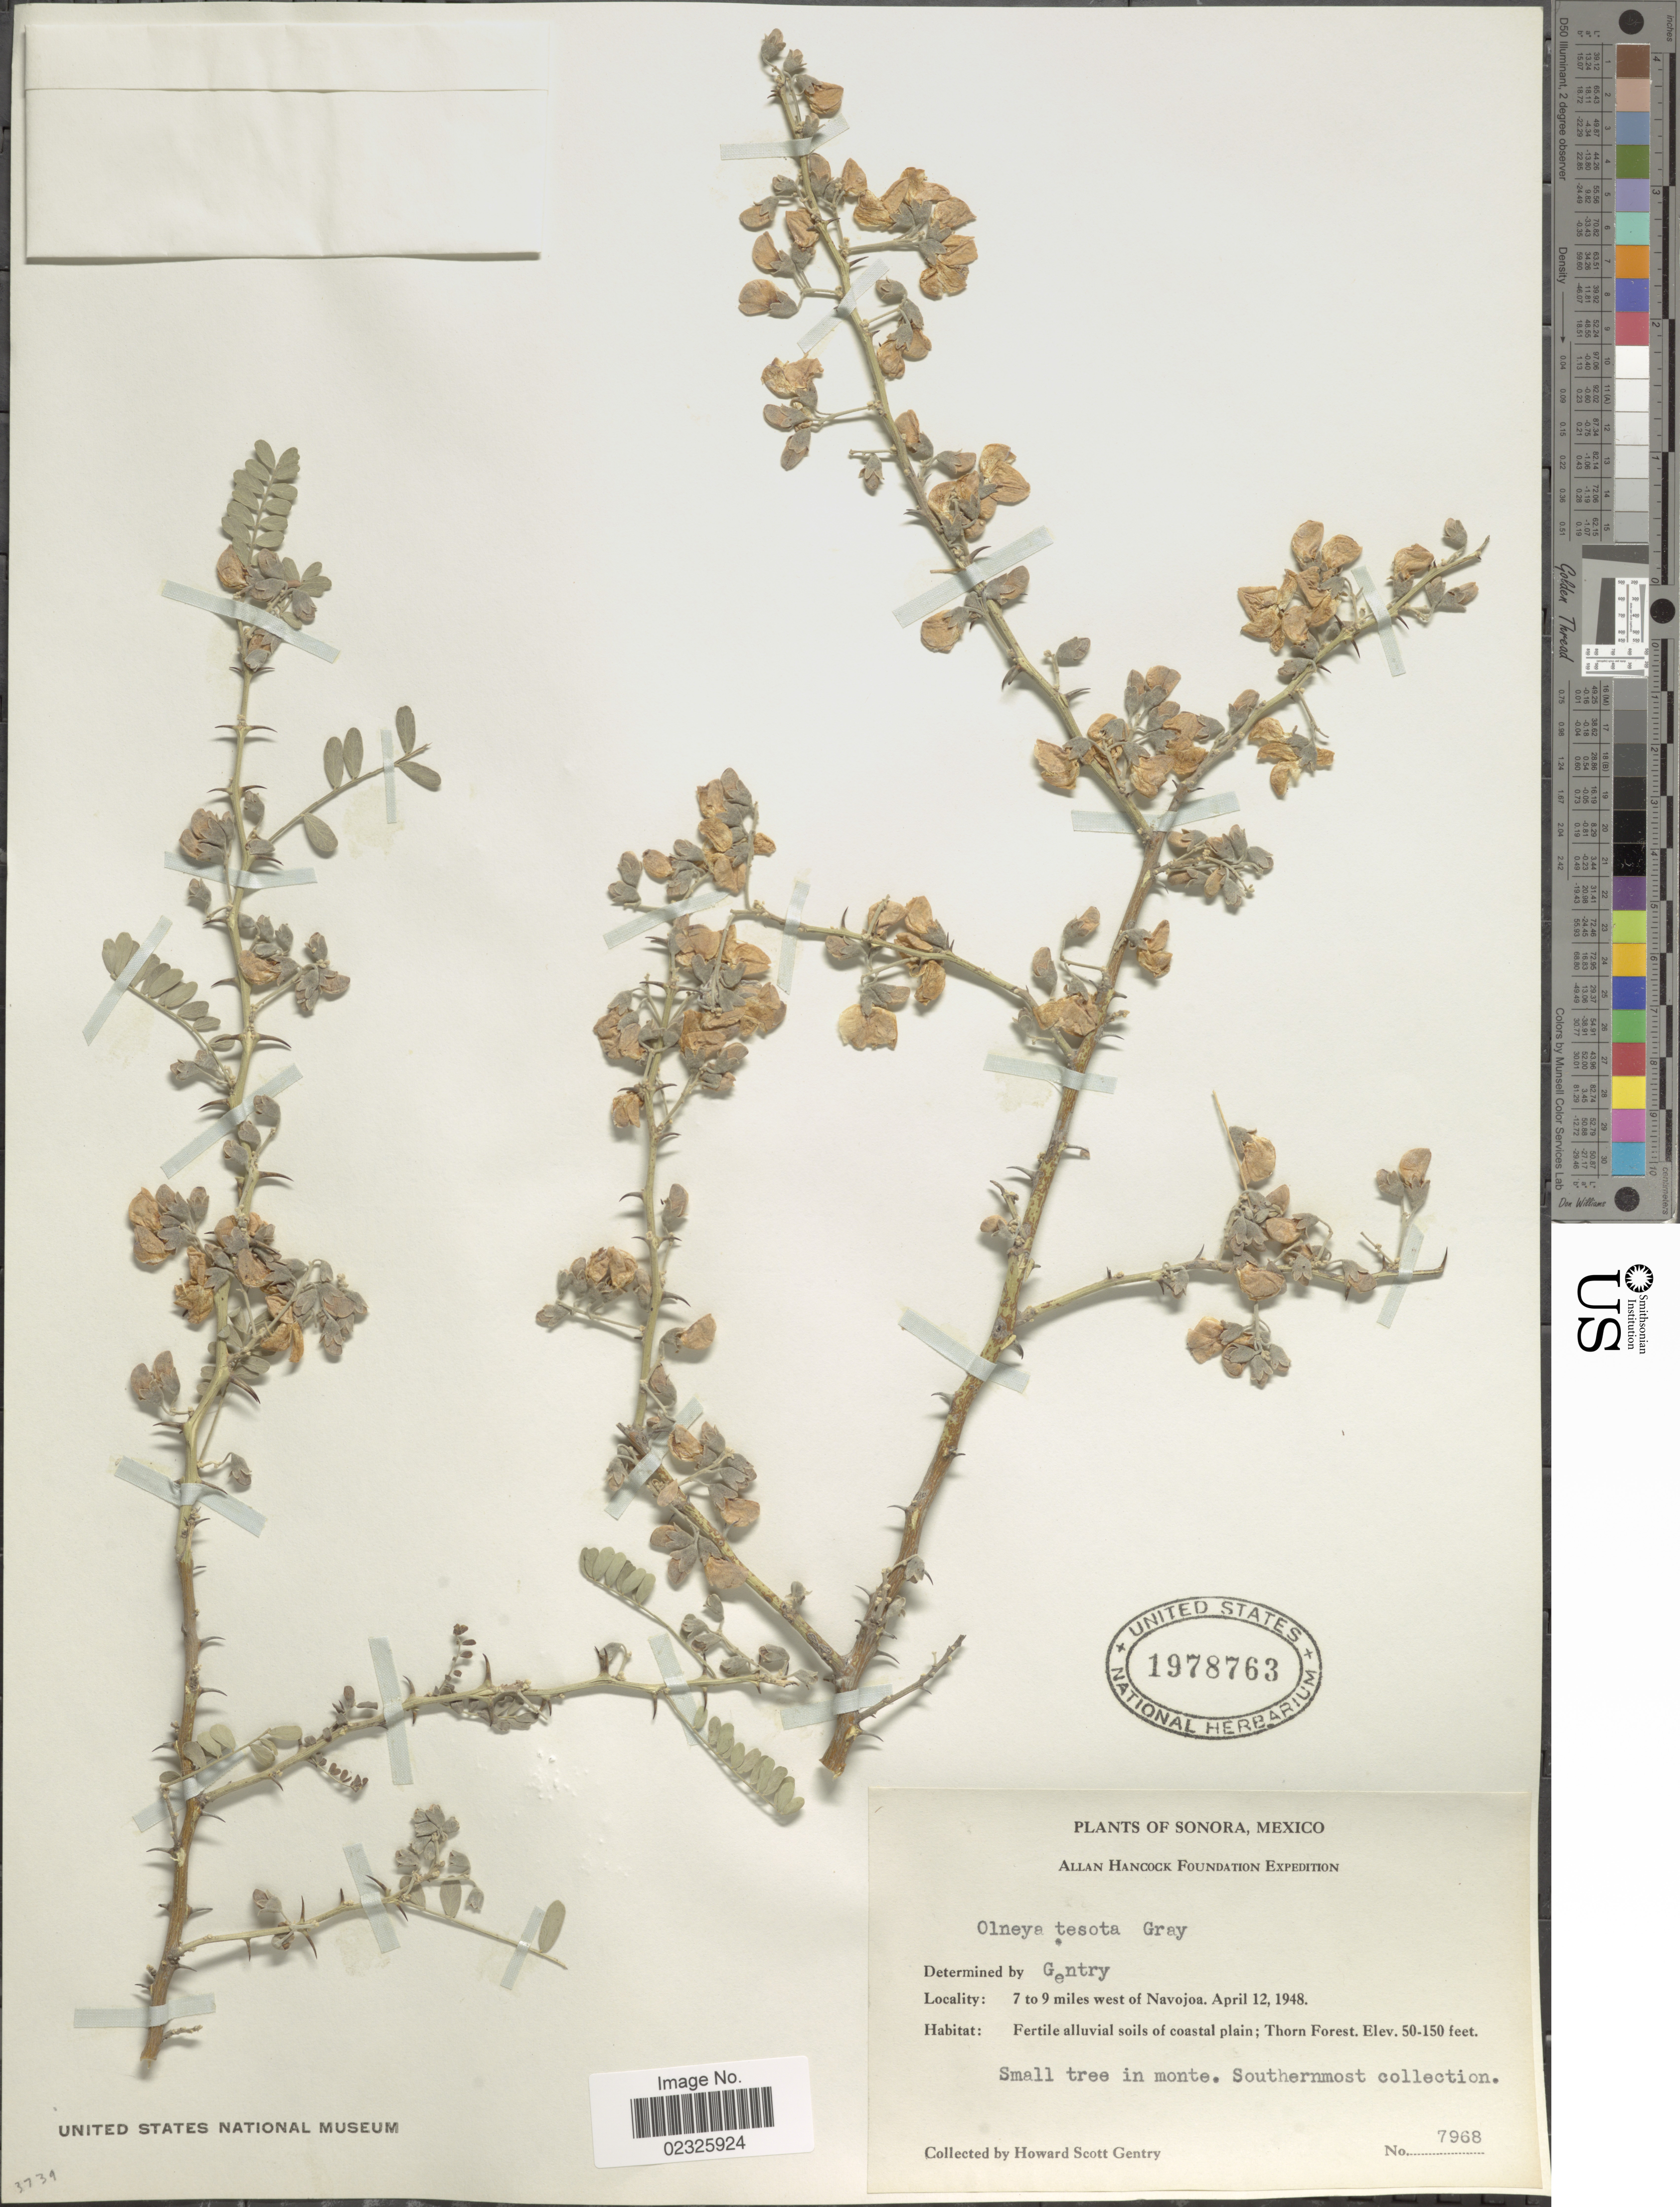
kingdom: Plantae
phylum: Tracheophyta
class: Magnoliopsida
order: Fabales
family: Fabaceae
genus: Olneya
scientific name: Olneya tesota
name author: A. Gray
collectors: H. S. Gentry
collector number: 7968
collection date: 1948-04-12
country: Mexico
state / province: Sonora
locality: Laan Hancock Foundation, 7 to 9 miles west of Navoja, fertile alluvial soils and coastal plain; Thorn Forest, Southernmost collection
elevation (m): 15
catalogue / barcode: US 1978763